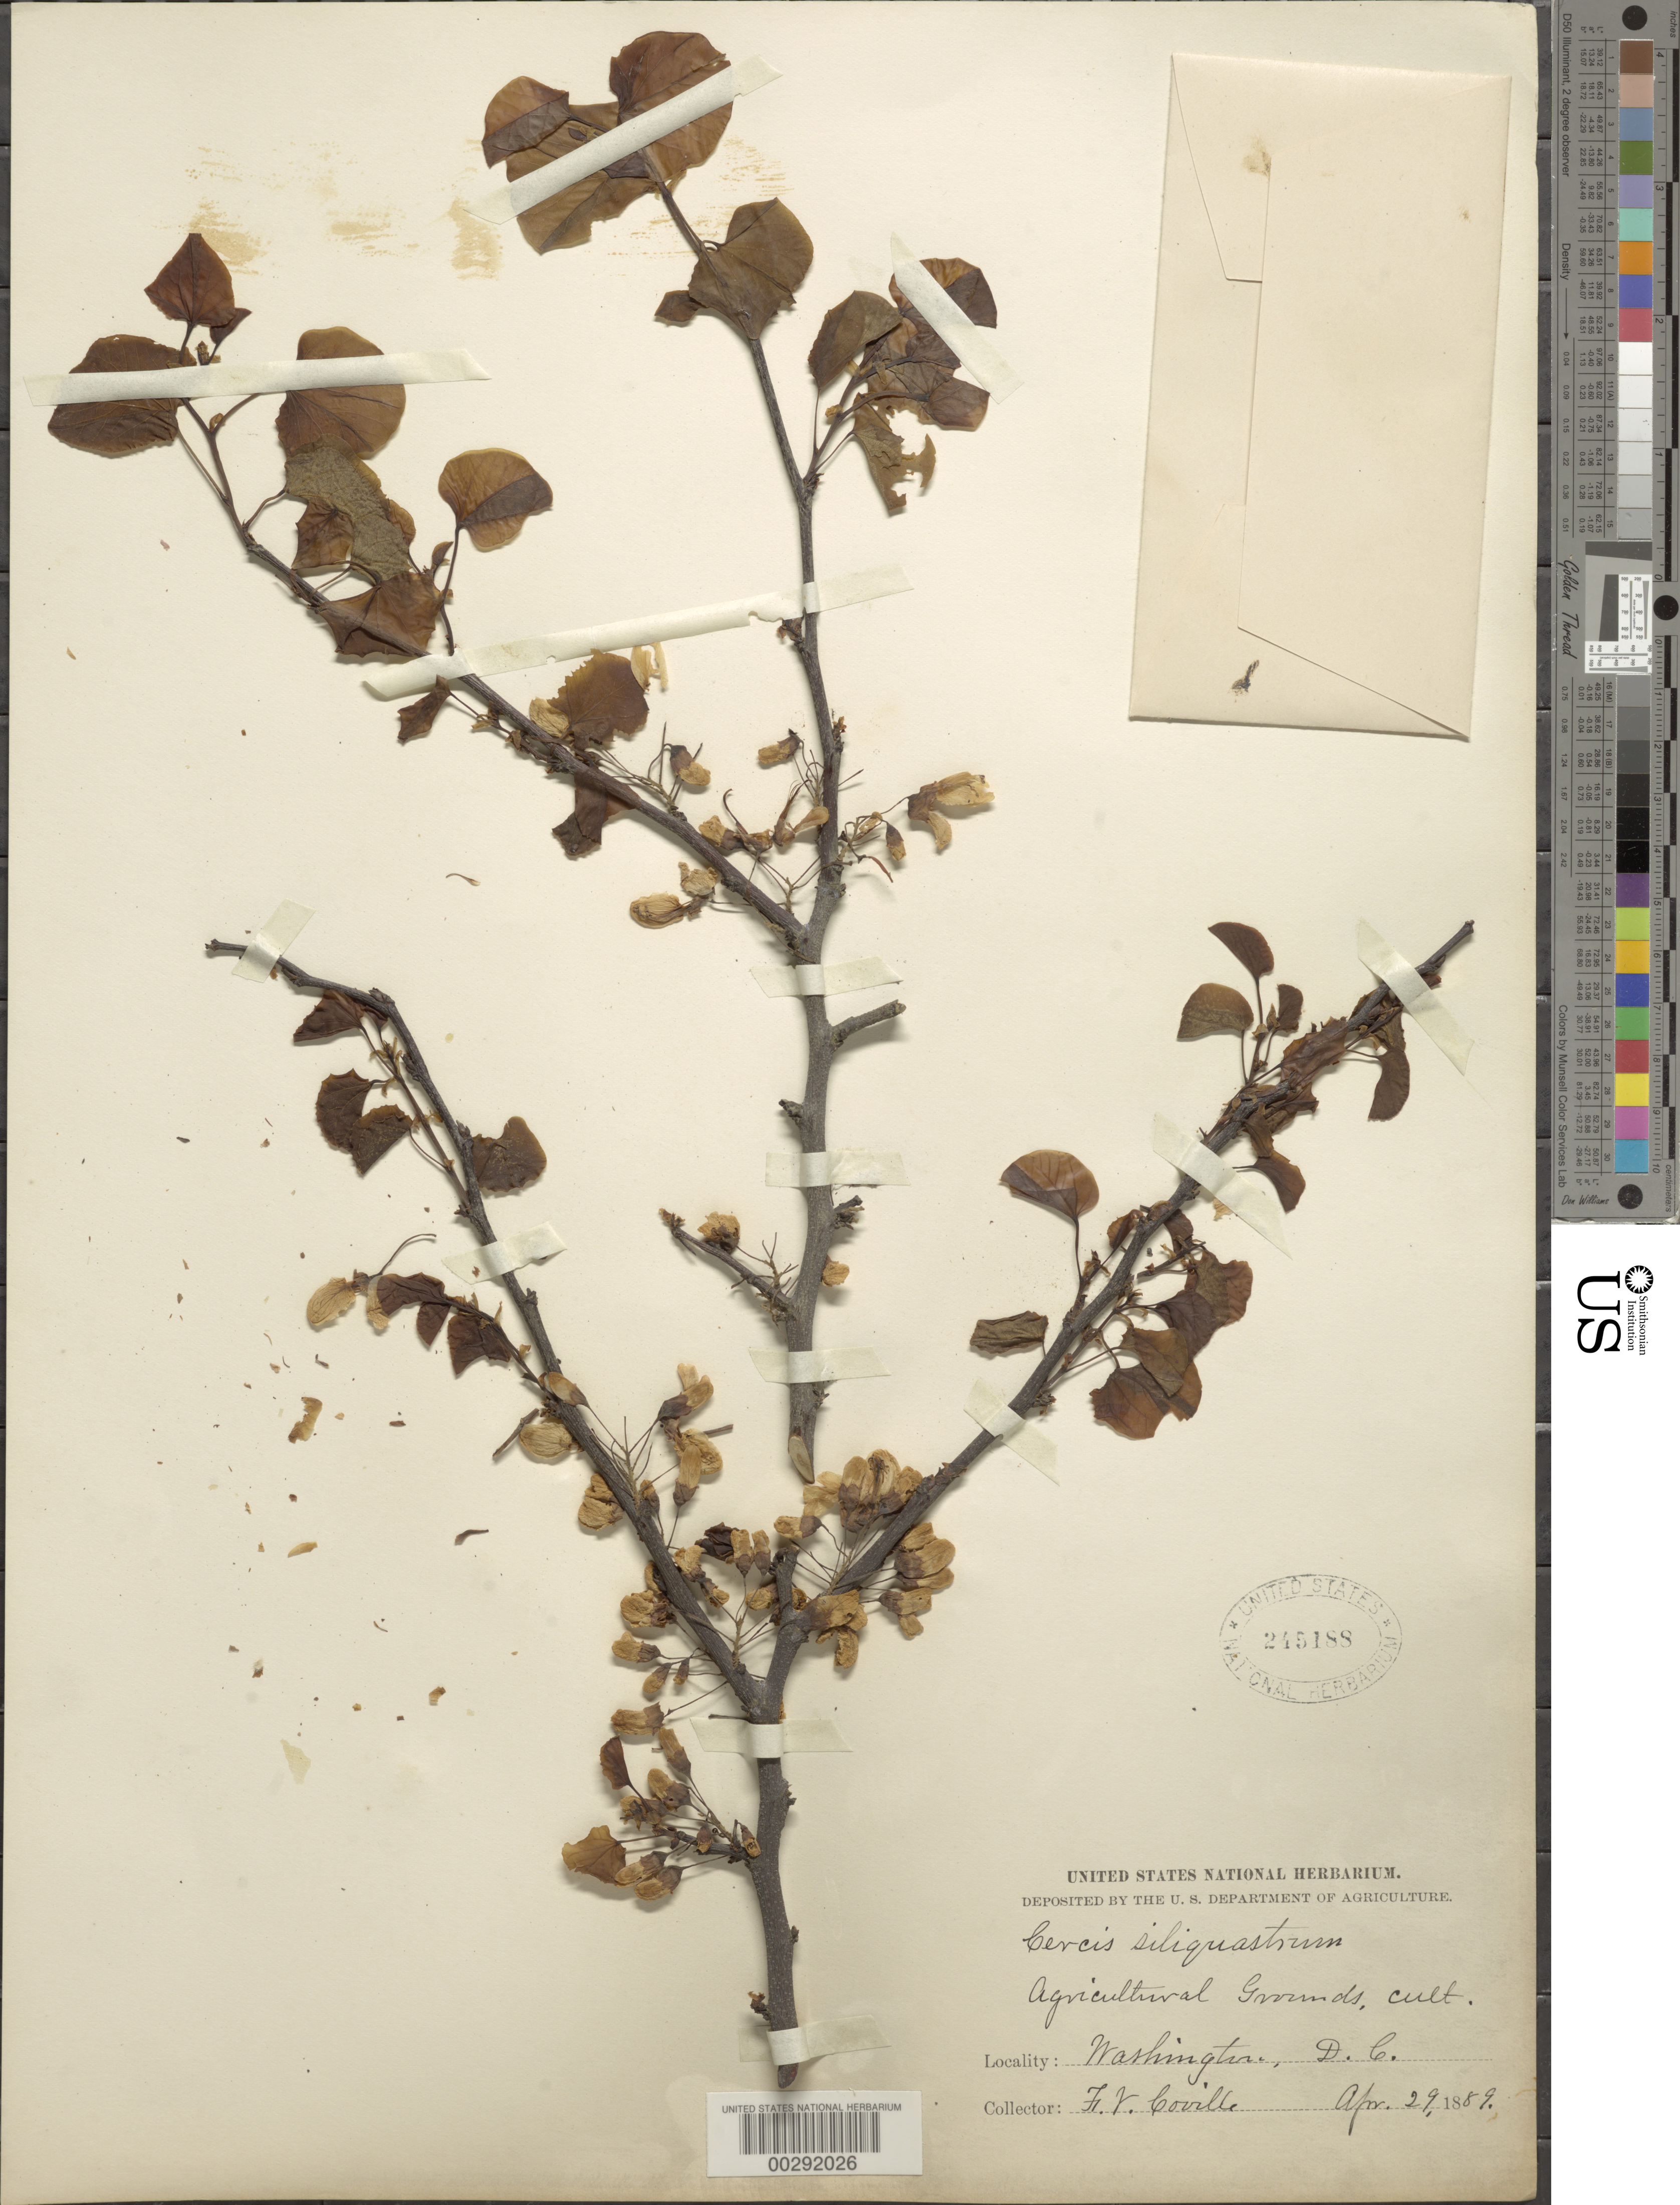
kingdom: Plantae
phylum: Tracheophyta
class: Magnoliopsida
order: Fabales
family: Fabaceae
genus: Cercis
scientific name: Cercis siliquastrum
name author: L.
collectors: F. V. Coville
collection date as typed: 29 Apr 1889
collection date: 1889-04-29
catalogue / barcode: US 245188